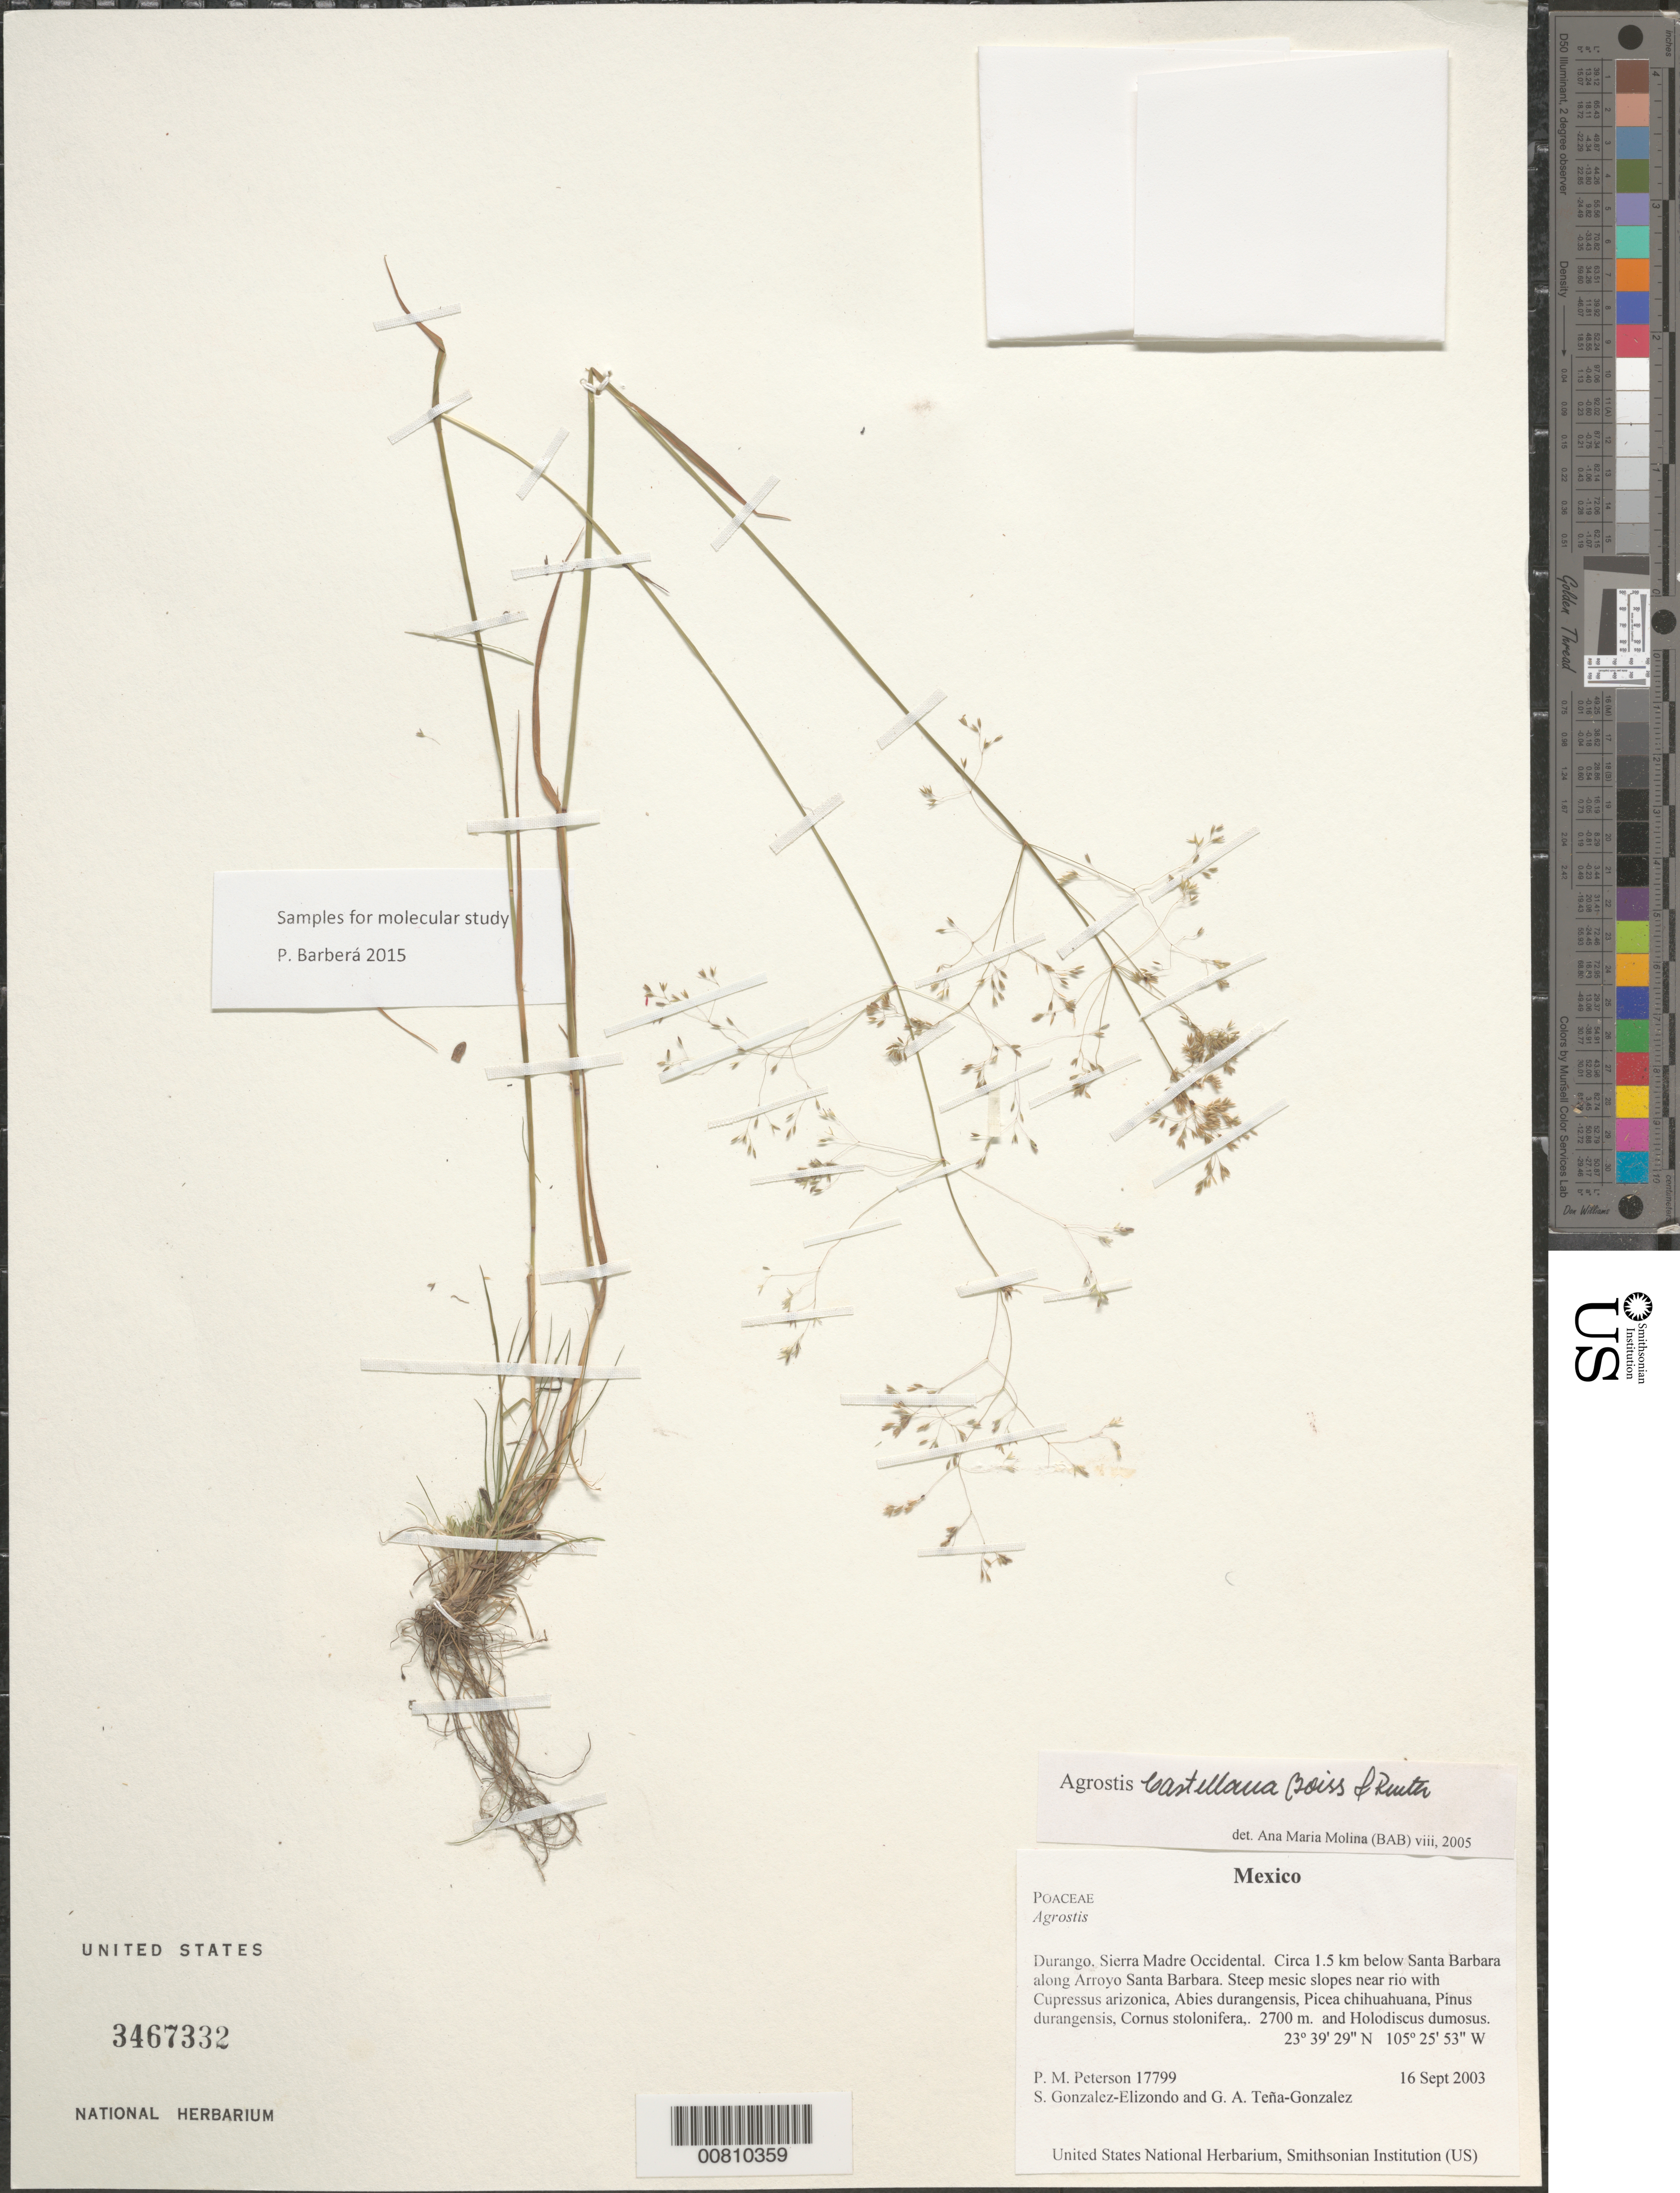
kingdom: Plantae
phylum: Tracheophyta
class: Liliopsida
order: Poales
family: Poaceae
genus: Agrostis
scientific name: Agrostis castellana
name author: Boiss. & Reut.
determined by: Molina, Ana M. de R.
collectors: P. M. Peterson, M. S. González-Elizondo & G. Teña-Gonzalez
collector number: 17799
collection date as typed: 16 Sep 2003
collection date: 2003-09-16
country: Mexico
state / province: Durango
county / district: Sierra Madre Occidental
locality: Circa 1.5 km below Santa Barbara along Arroyo Santa Barbara. Steep mesic slopes near rio with Cupressus arizonica, Abies durangensis, Picea chihuahuana, Pinus durangensis, Cornus stolonifera,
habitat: and Holodiscus dumosus.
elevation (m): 2700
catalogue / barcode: US 3467332